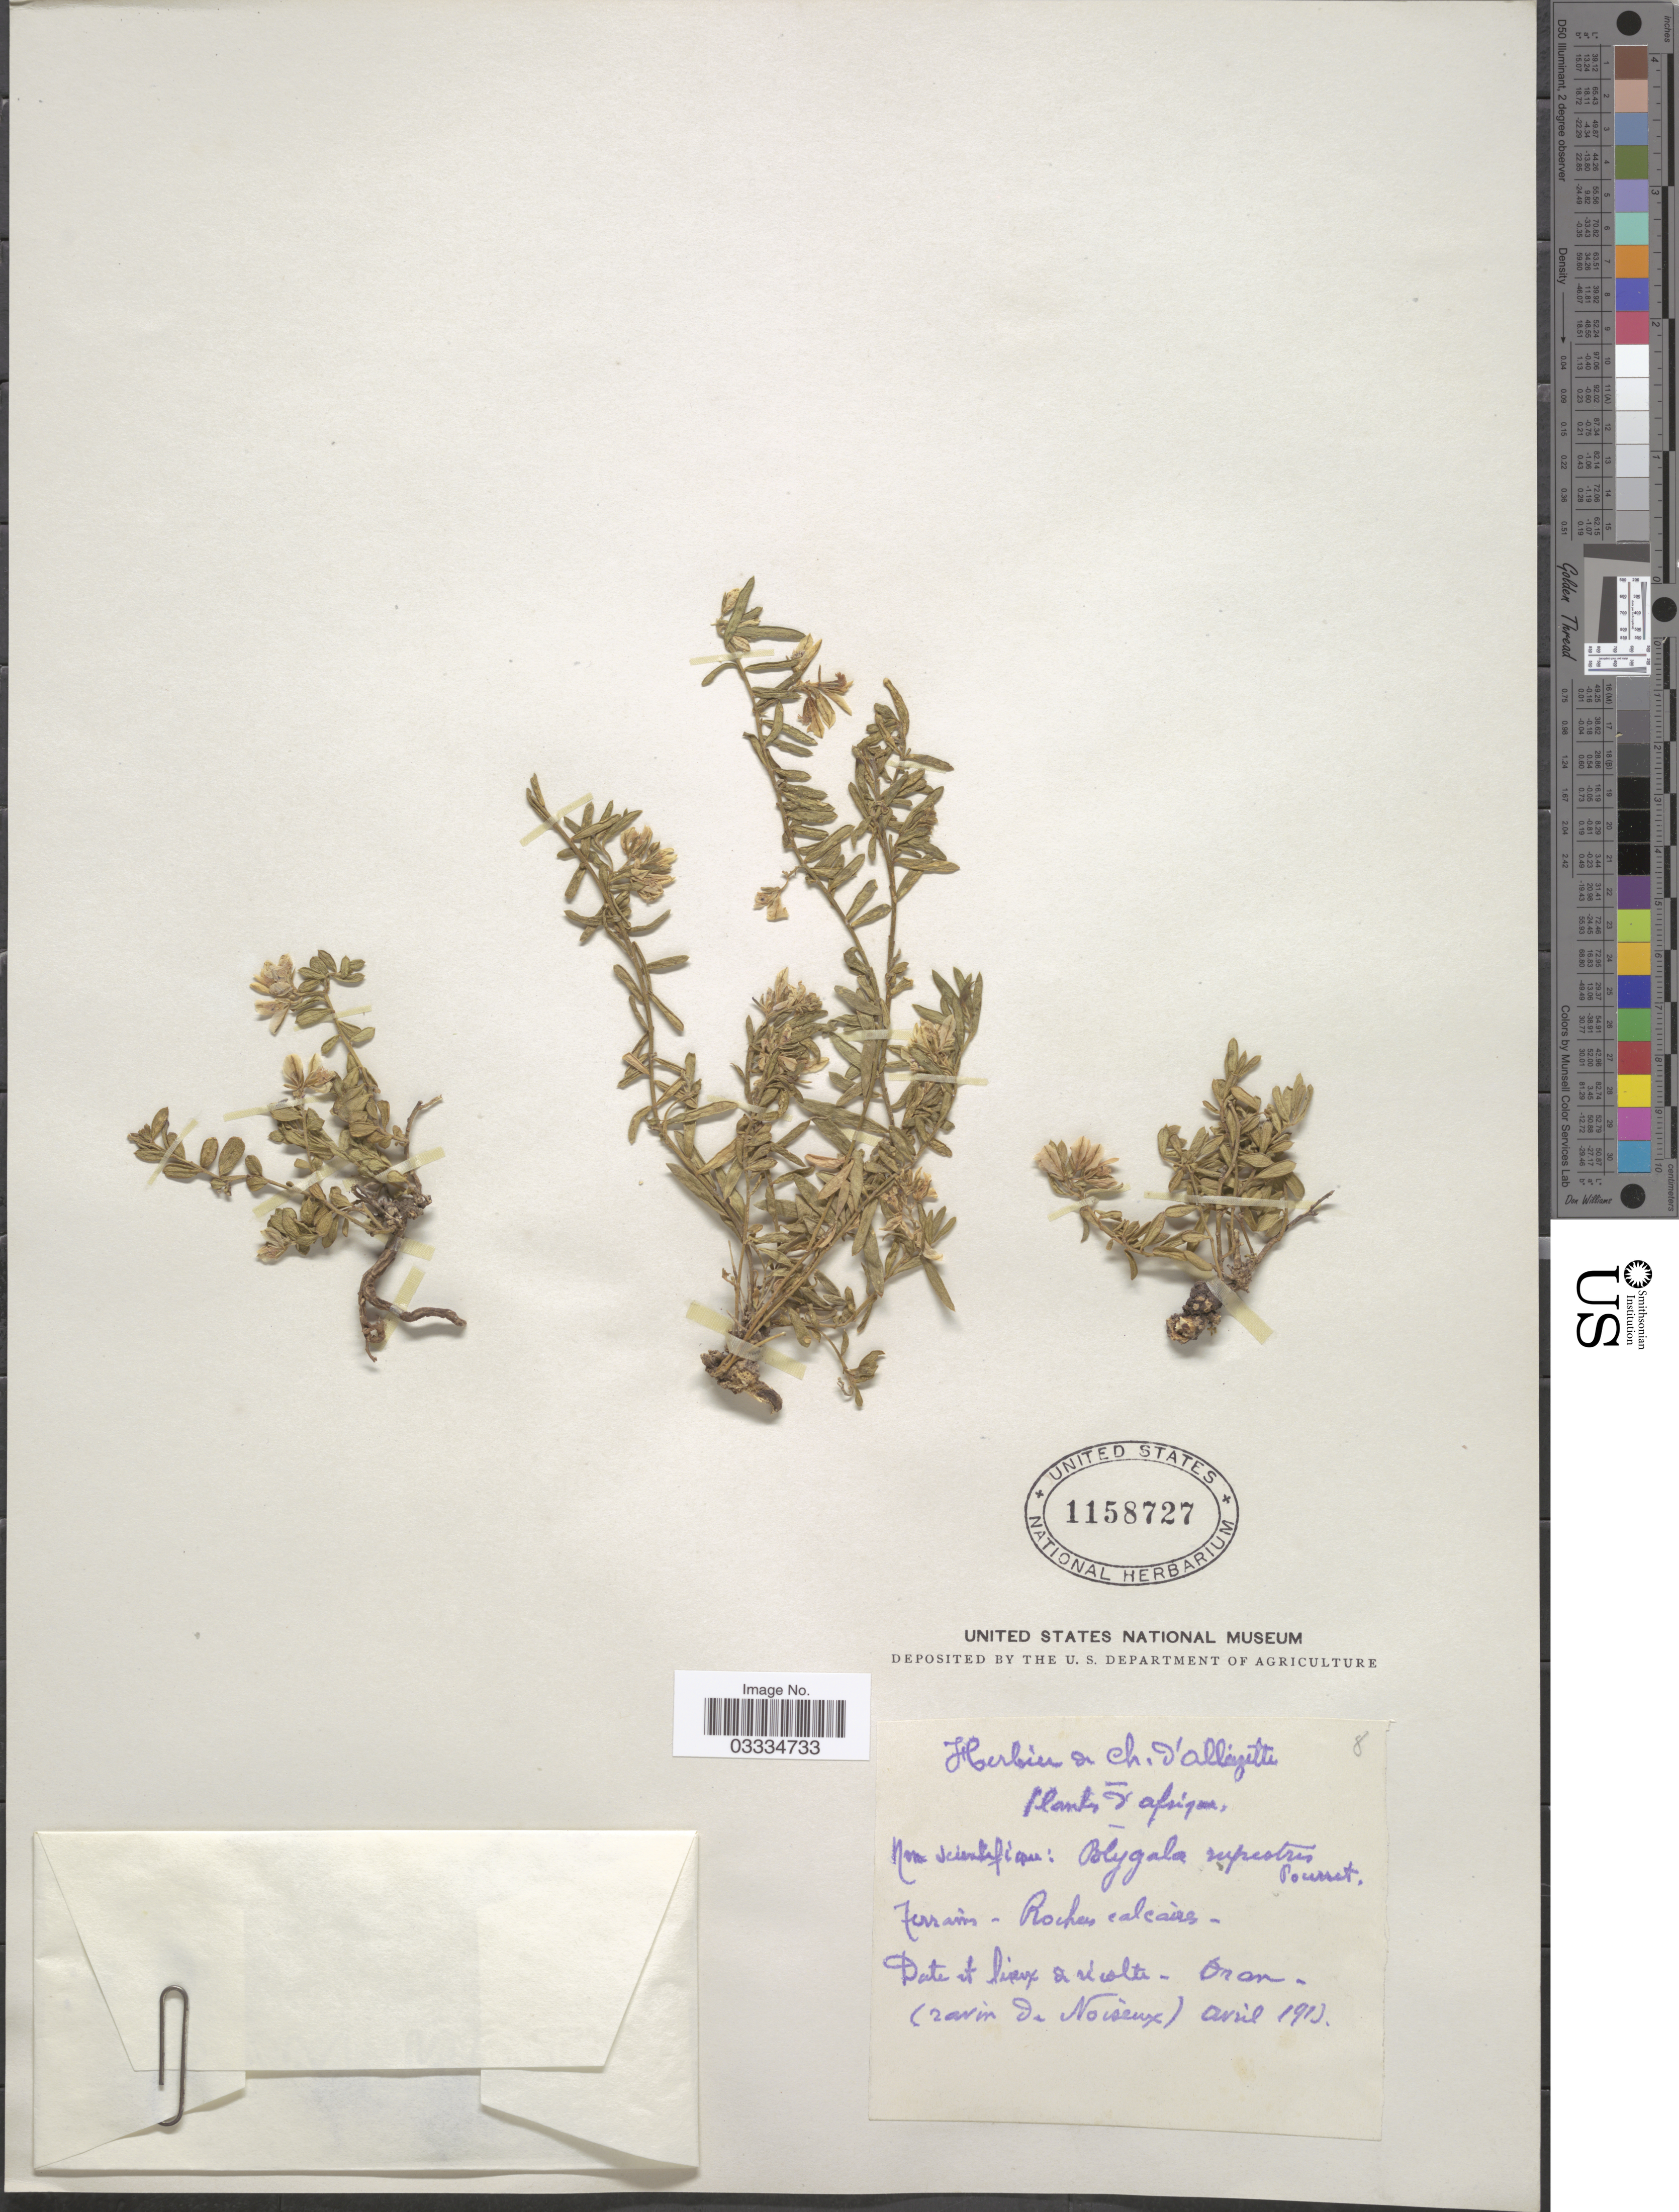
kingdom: Plantae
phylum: Tracheophyta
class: Magnoliopsida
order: Fabales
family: Polygalaceae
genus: Polygala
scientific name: Polygala saxatilis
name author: Desf.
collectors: Ex herb. Ch. d'Alleizette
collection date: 1913-04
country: Algeria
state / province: Oran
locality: (Ravin de Noiseux).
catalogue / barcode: US 1158727